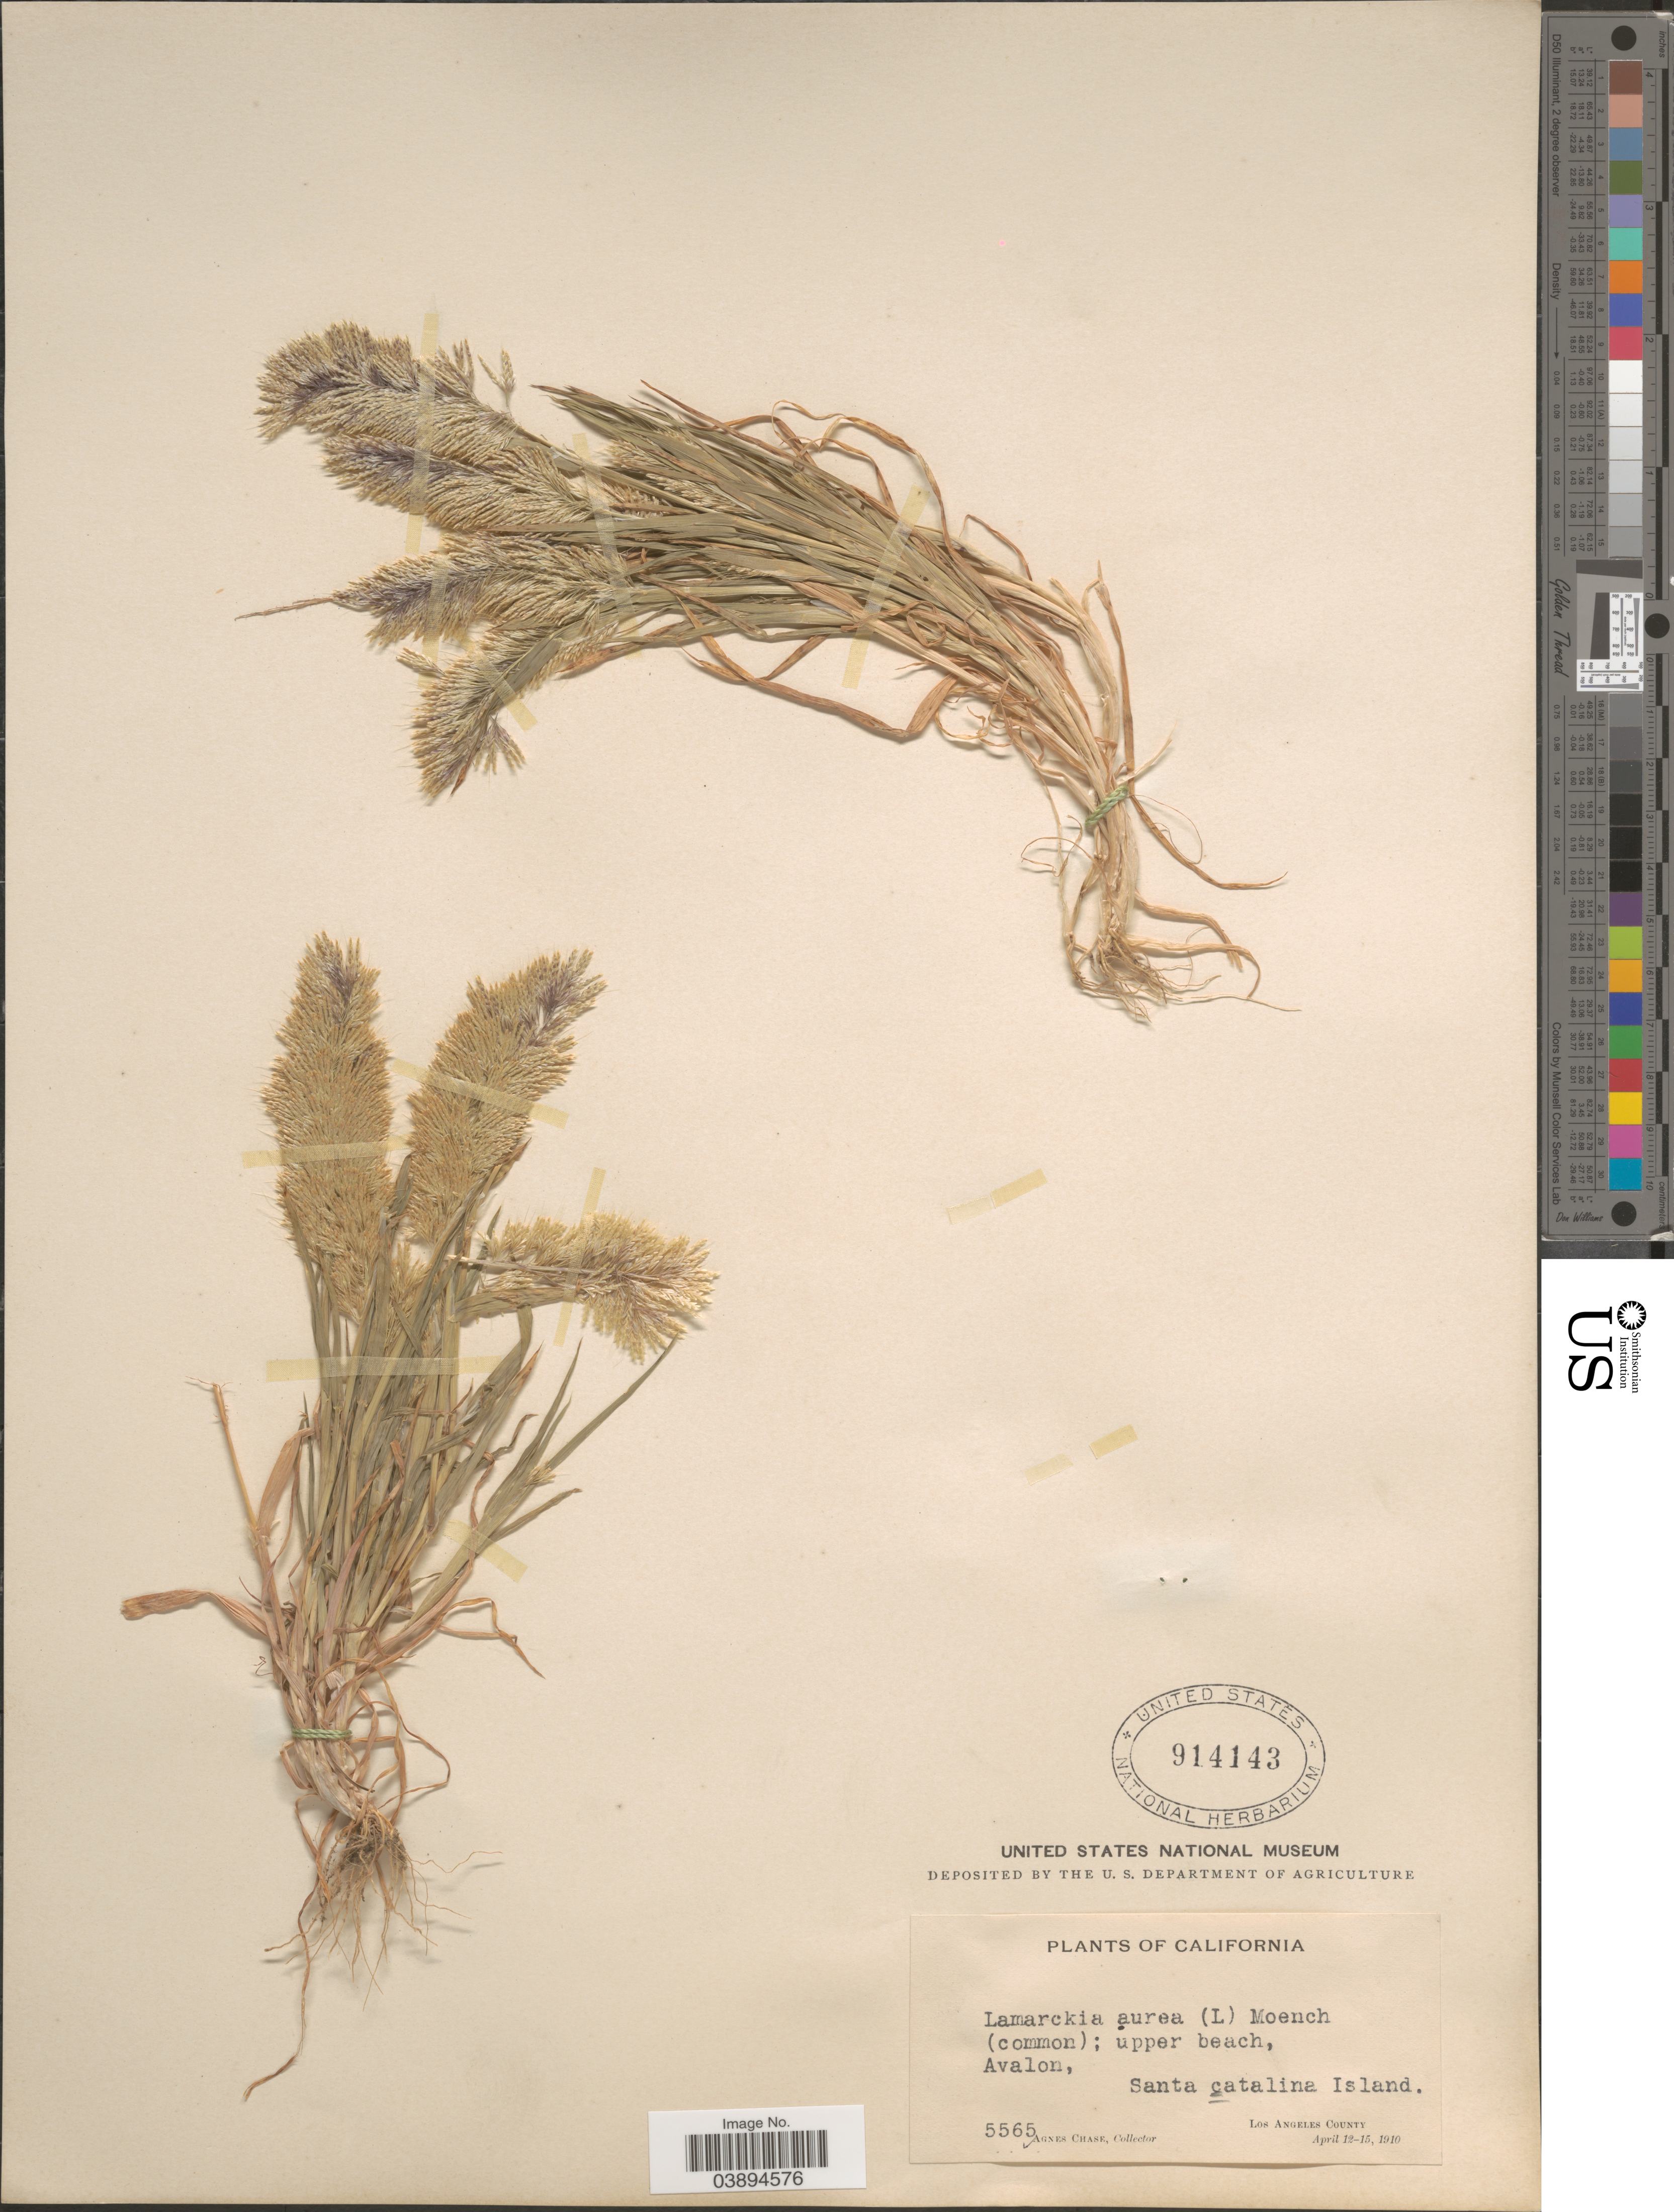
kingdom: Plantae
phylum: Tracheophyta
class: Liliopsida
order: Poales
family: Poaceae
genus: Lamarckia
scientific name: Lamarckia aurea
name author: (L.) Moench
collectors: A. Chase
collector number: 5565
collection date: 1910-04-12/1910-04-15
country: United States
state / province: California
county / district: Los Angeles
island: Santa Catalina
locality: Upper beach, Avalon, Santa Catalina Island. Los Angeles County.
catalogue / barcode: US 914143